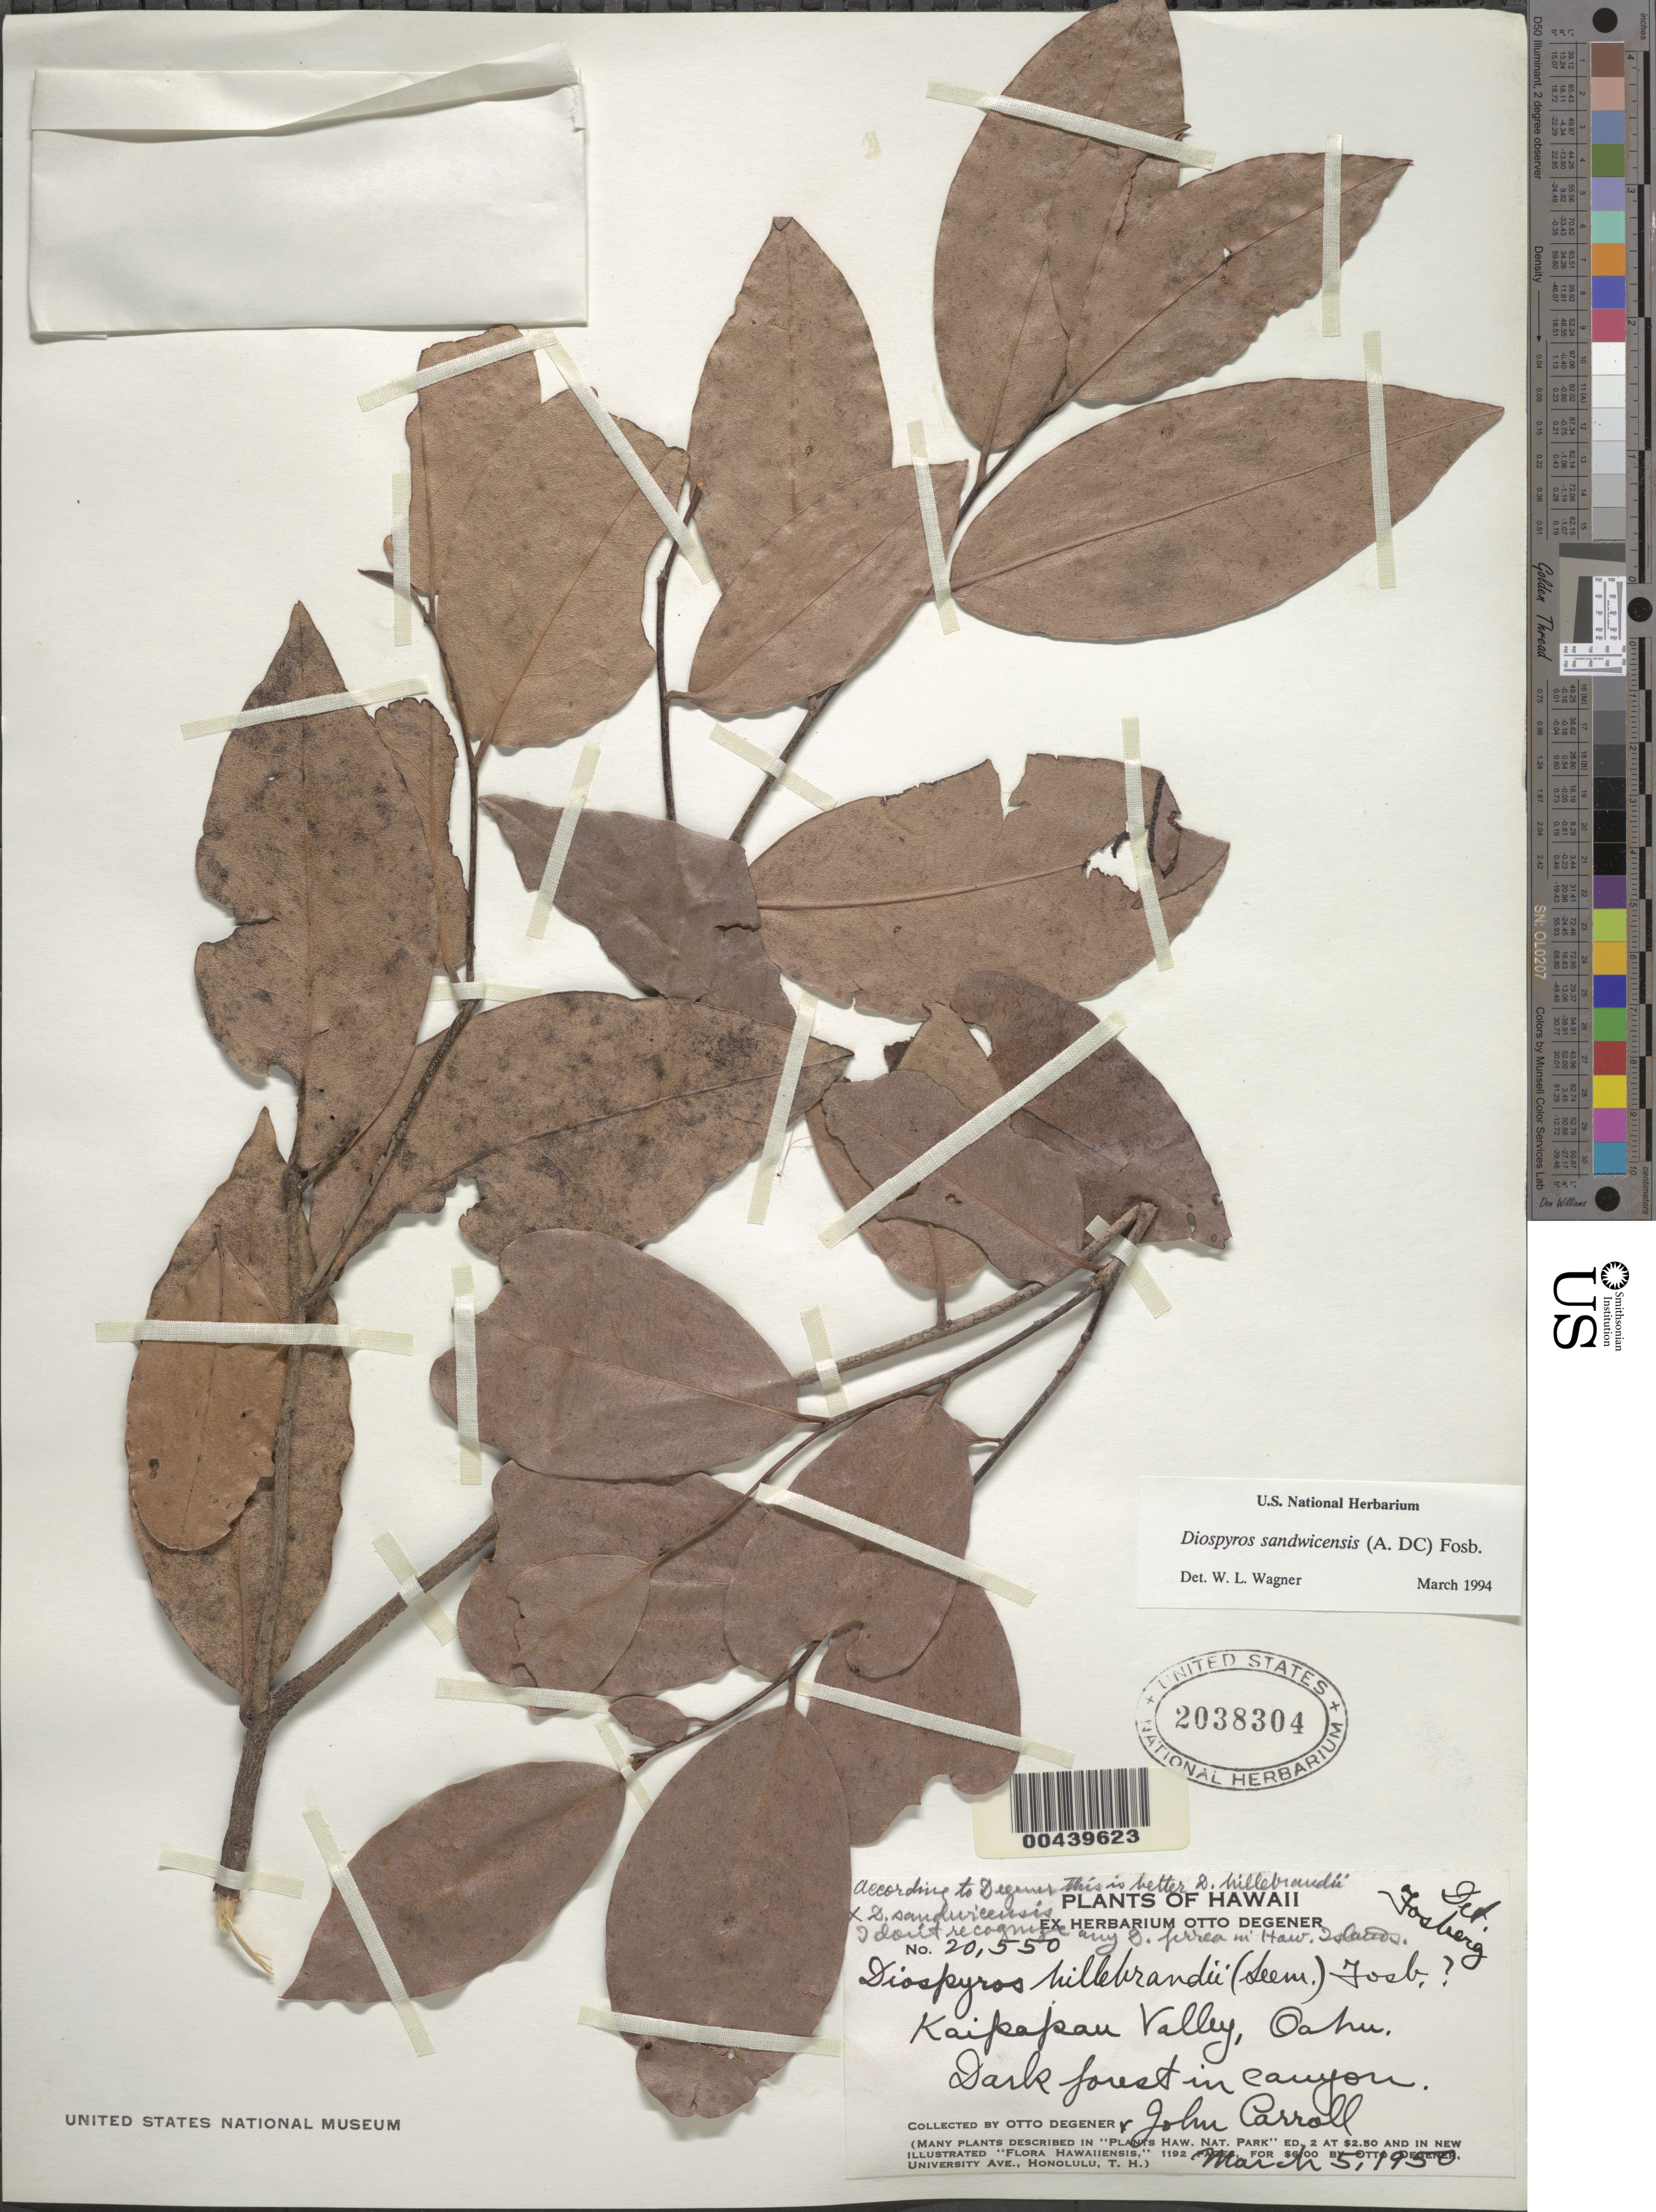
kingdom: Plantae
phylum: Tracheophyta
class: Magnoliopsida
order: Ericales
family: Ebenaceae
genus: Diospyros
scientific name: Diospyros sandwicensis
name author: (A. DC.) Fosberg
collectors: O. Degener & J. Carroll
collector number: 20550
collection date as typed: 5 Mar 1950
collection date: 1950-03-05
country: United States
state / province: Hawaii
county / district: Honolulu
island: Oahu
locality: Kaipapau Valley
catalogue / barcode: US 2038304